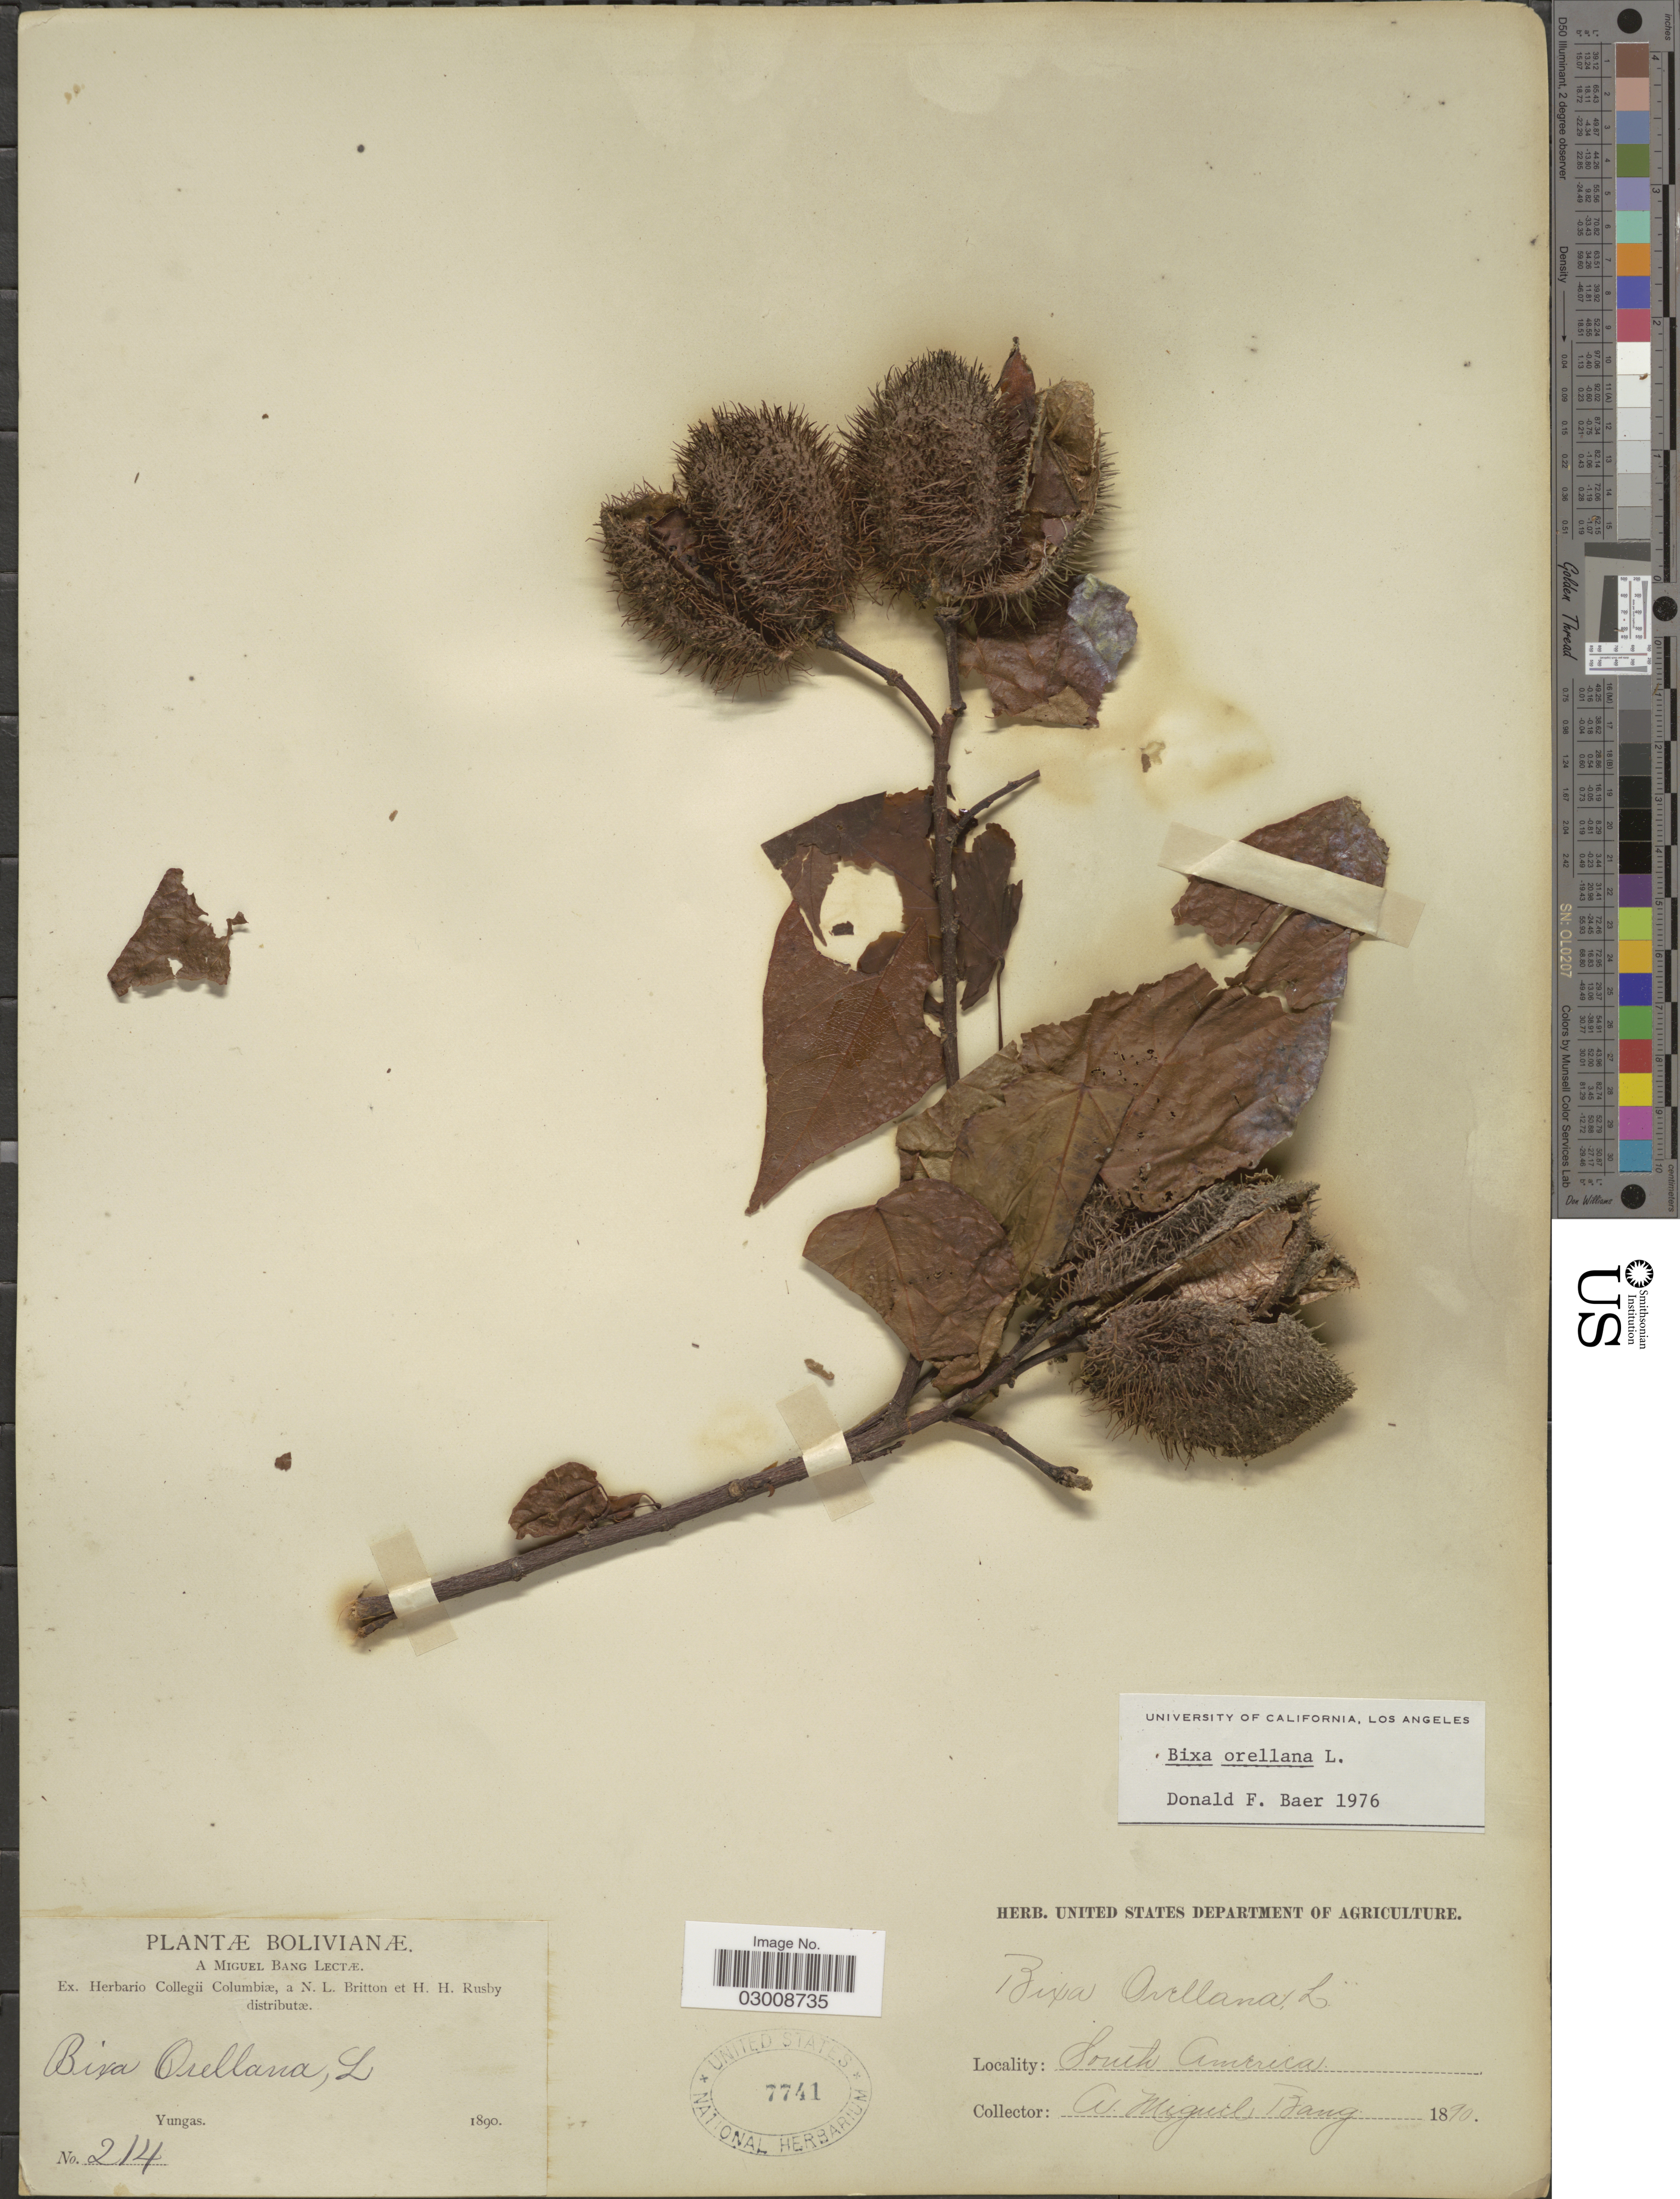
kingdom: Plantae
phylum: Tracheophyta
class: Magnoliopsida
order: Malvales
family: Bixaceae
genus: Bixa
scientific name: Bixa orellana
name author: L.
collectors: M. Bang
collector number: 214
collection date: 1890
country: Bolivia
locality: Yungas.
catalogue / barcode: US 7741